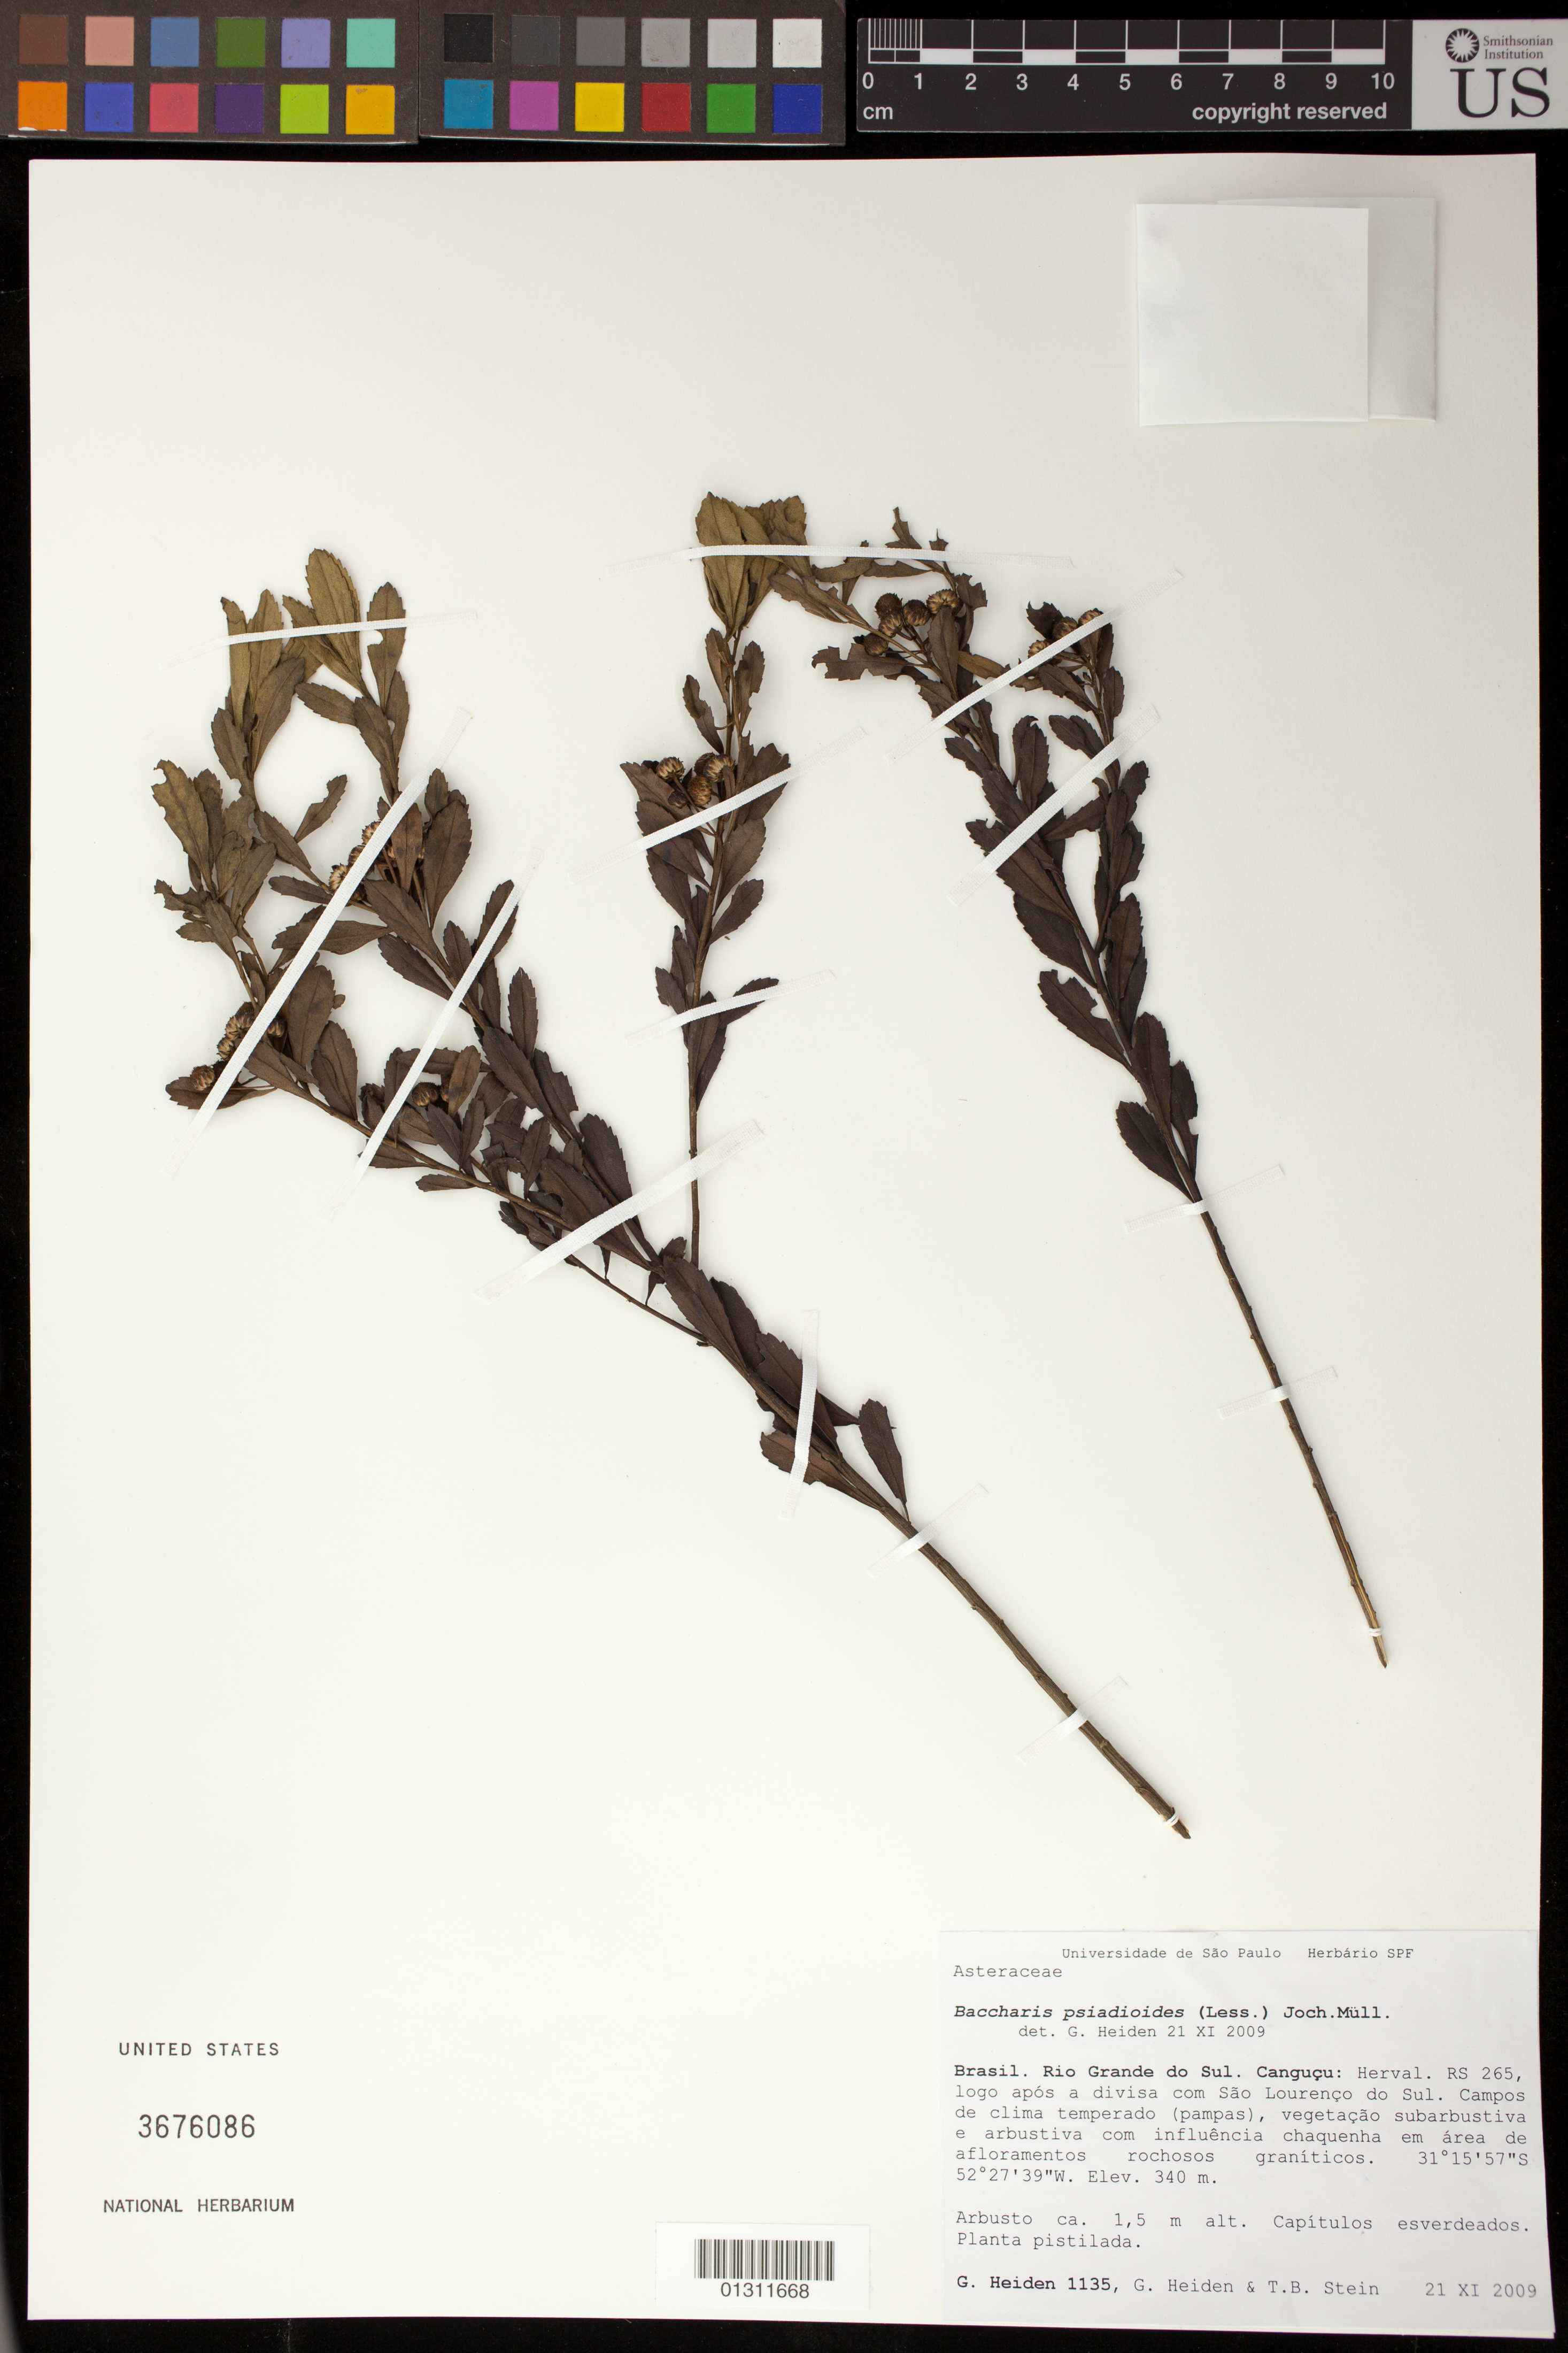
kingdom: Plantae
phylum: Tracheophyta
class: Magnoliopsida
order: Asterales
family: Asteraceae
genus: Baccharis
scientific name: Baccharis psiadioides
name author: (Less.) Joch. Müll.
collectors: G. Heiden & T. Stein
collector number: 1135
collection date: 2009-11-21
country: Brazil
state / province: Rio Grande do Sul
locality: Cangucu: Herval. RS 265, logo apos a divisa com Sao Lourenco do Sul.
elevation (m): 340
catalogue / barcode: US 3676086